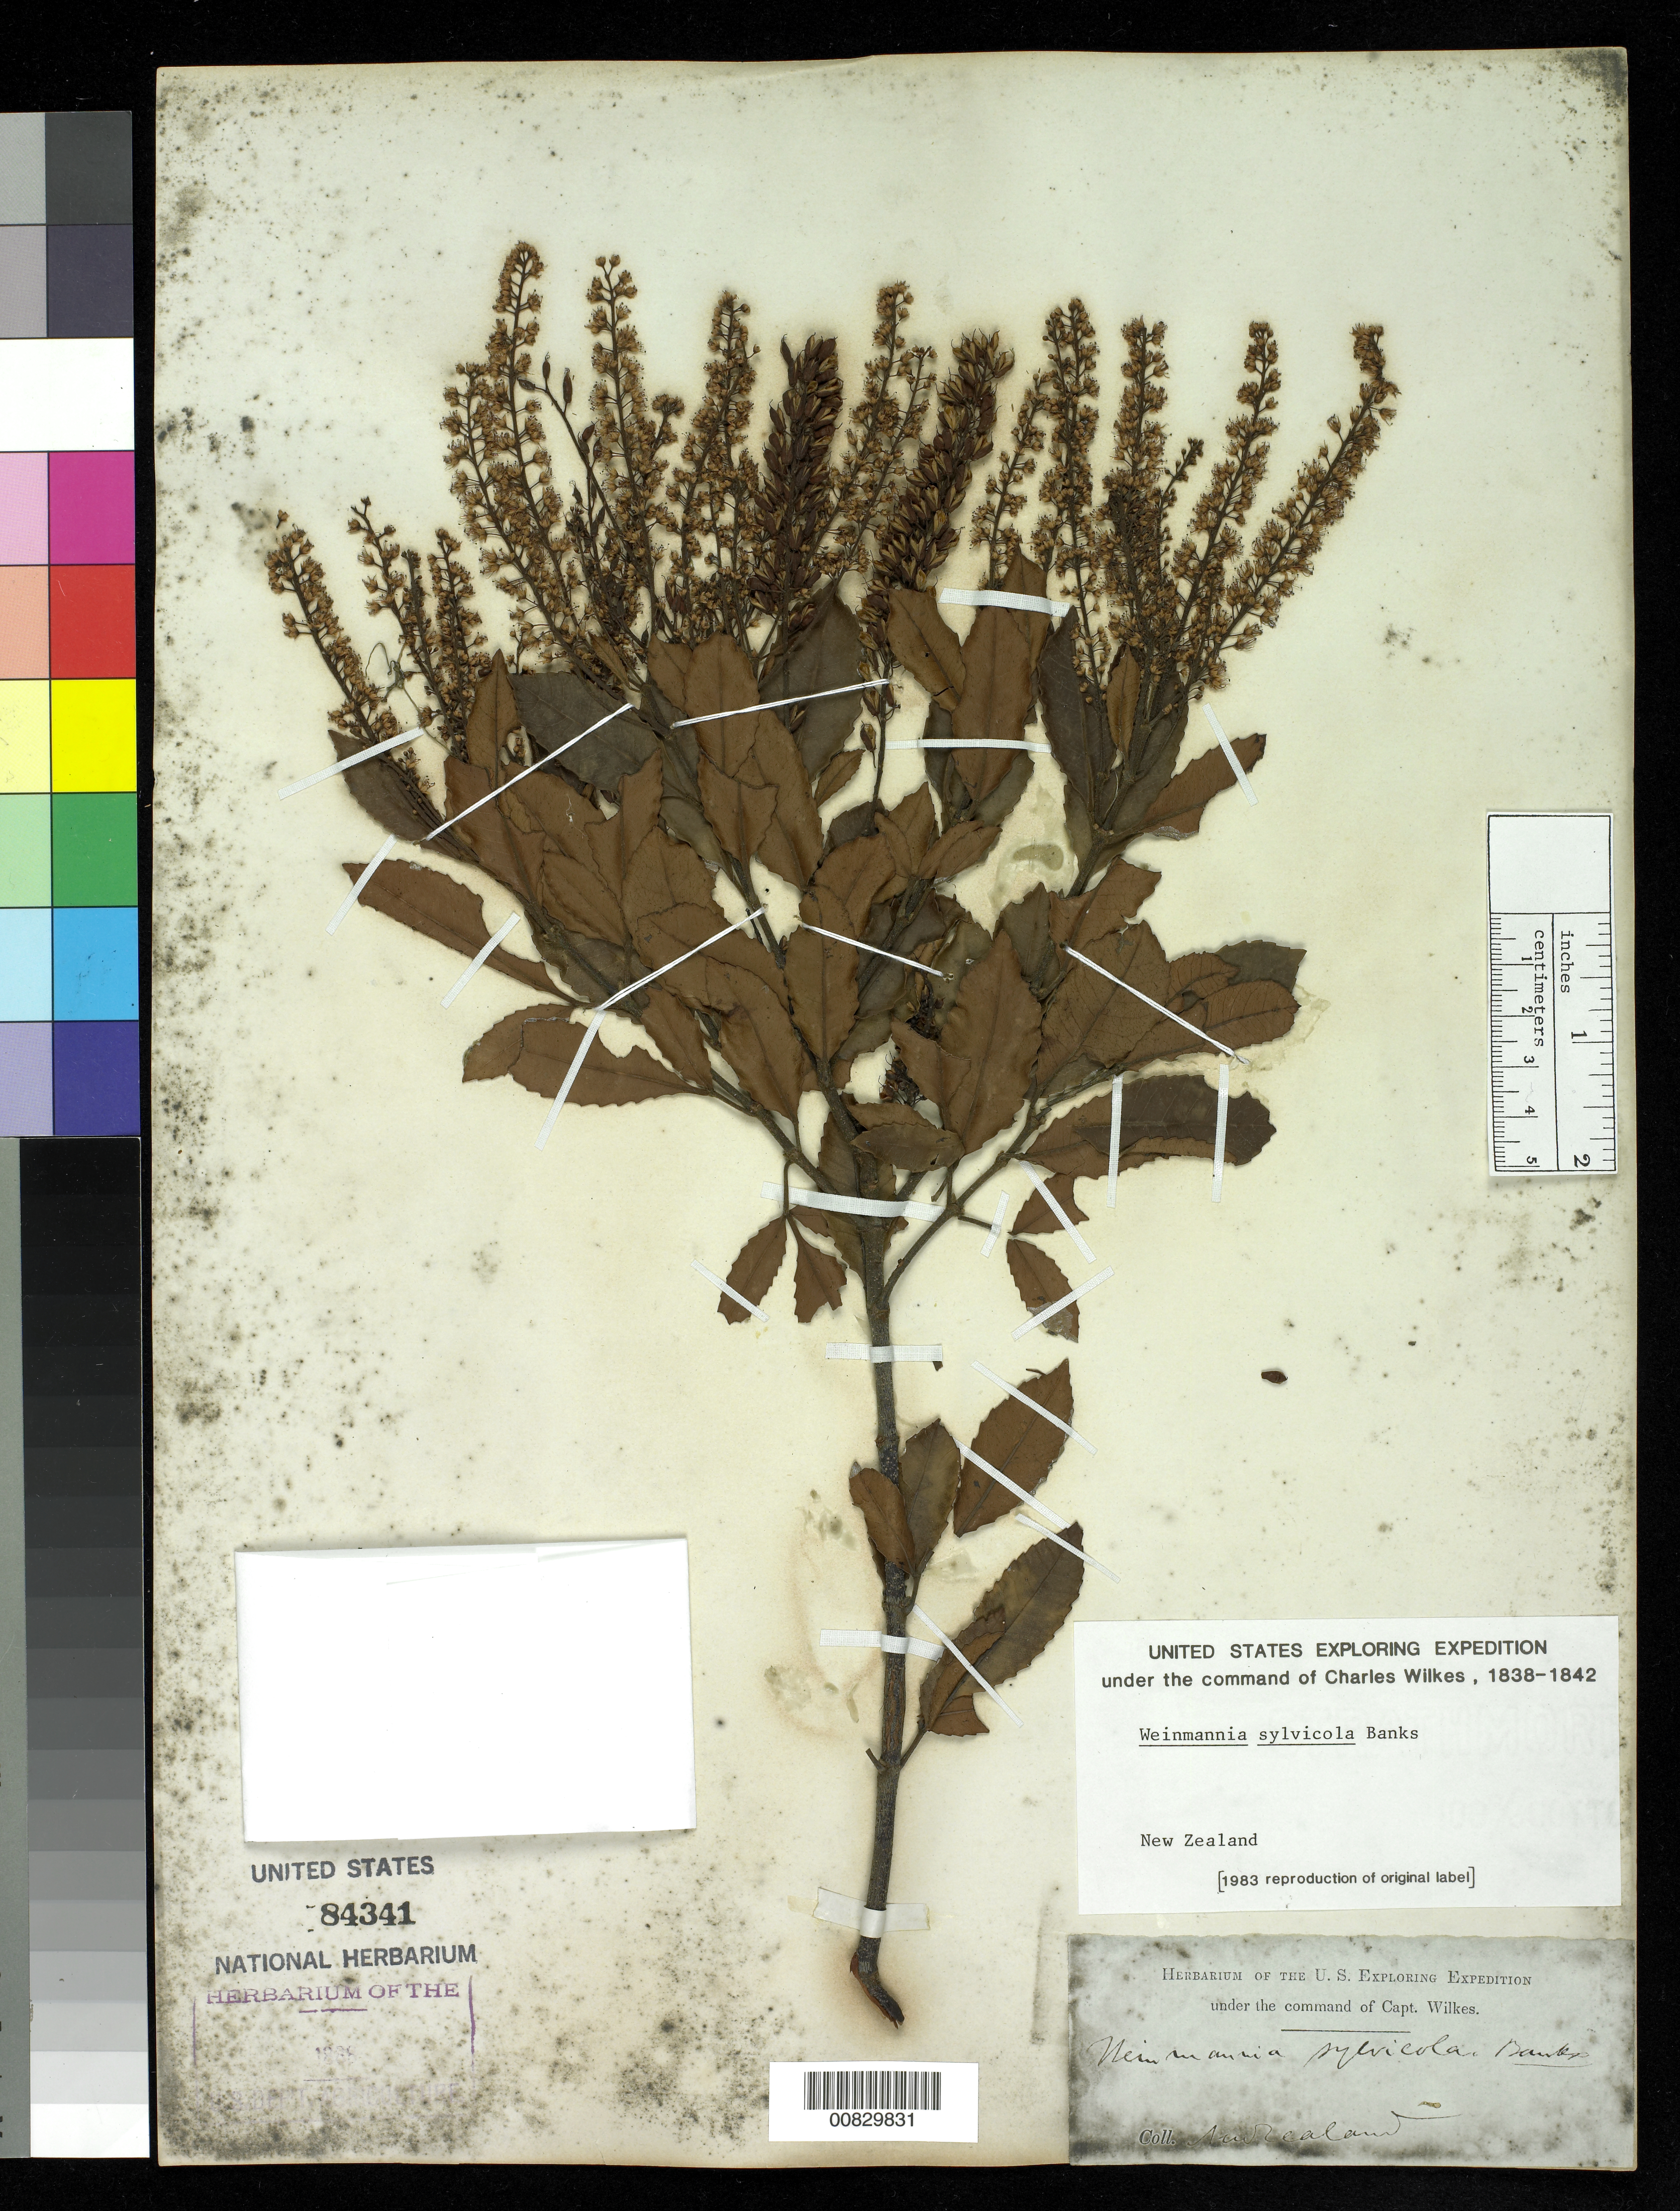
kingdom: Plantae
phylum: Tracheophyta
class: Magnoliopsida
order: Oxalidales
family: Cunoniaceae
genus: Pterophylla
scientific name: Pterophylla sylvicola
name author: (Sol. ex A. Cunn.) Pillon & H.C. Hopkins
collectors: Wilkes Explor. Exped.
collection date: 1838/1842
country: New Zealand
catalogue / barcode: US 84341